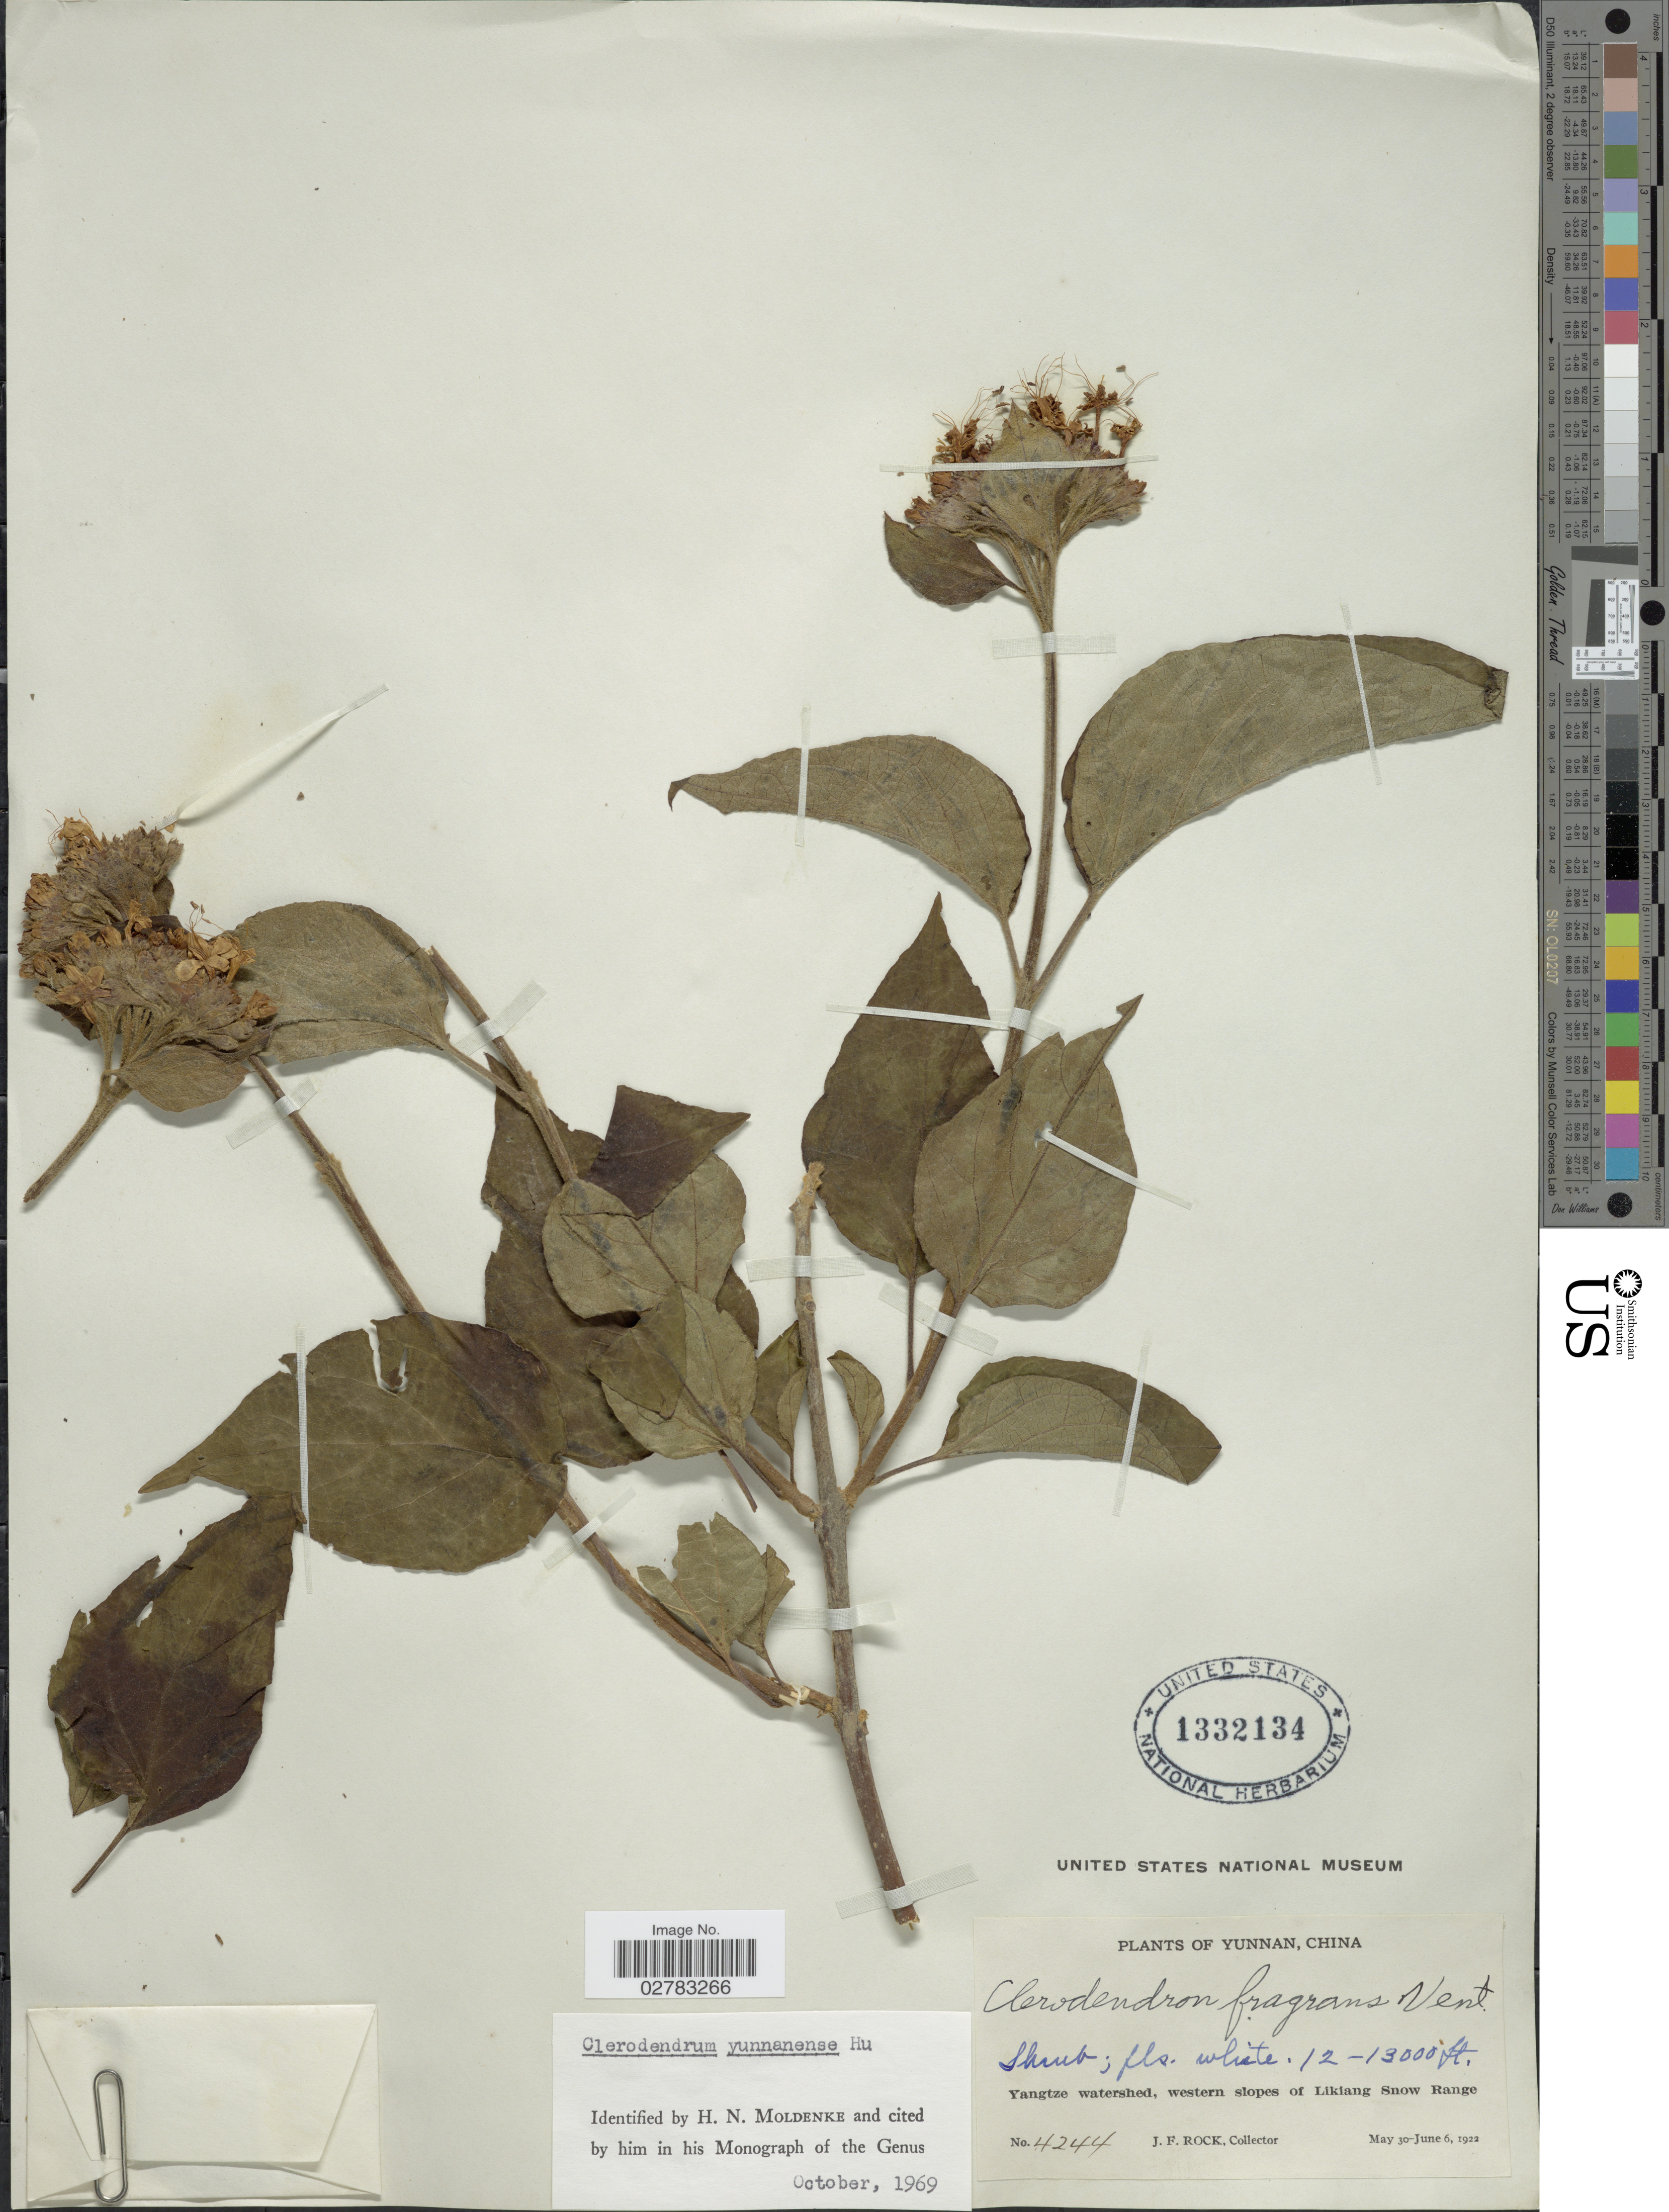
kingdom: Plantae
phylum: Tracheophyta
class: Magnoliopsida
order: Lamiales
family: Lamiaceae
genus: Clerodendrum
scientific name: Clerodendrum yunnanense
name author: S.Y. Hu in Hand.-Mazz.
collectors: J. Rock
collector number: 4244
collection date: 1922-05-30/1922-06-06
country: China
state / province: Yunnan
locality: Yangtze watershed, western slopes of Likiang Snow Range.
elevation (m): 3658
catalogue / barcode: US 1332134